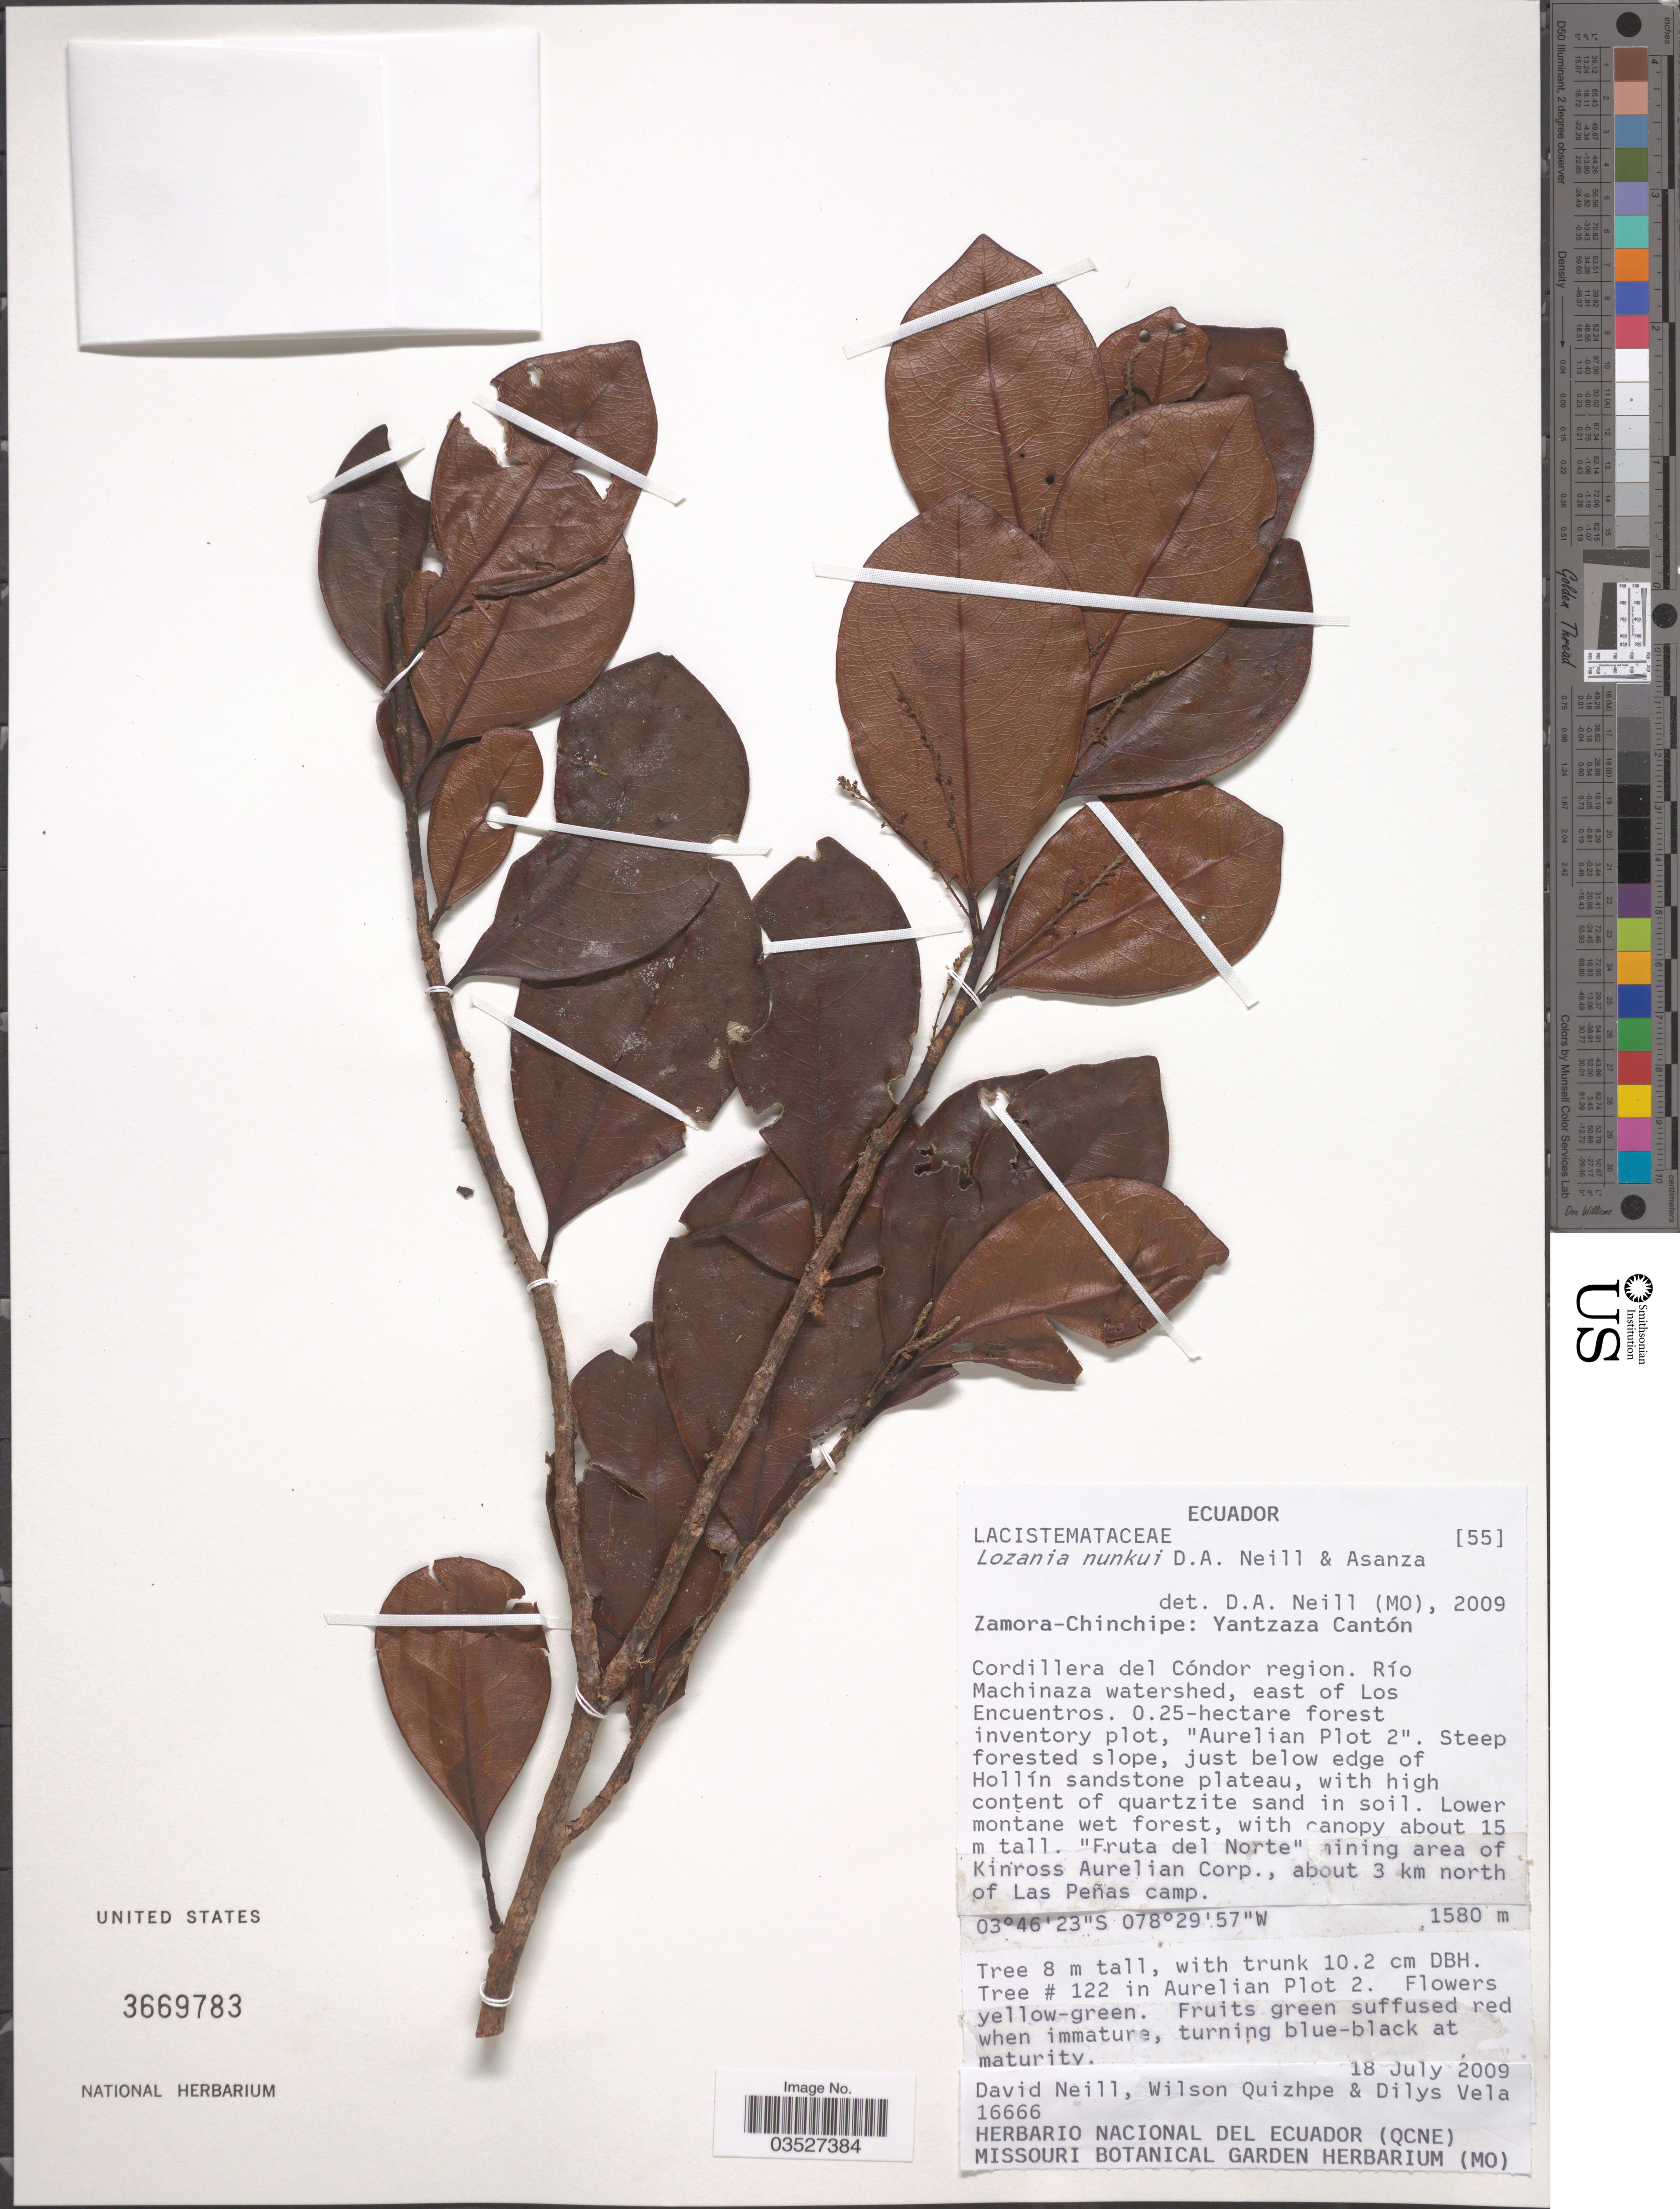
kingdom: Plantae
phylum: Tracheophyta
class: Magnoliopsida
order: Malpighiales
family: Lacistemataceae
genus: Lozania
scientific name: Lozania nunkui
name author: D.A. Neill & Asanza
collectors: D. Neill, W. Quizhpe & D. Vela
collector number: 16666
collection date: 2009-07-18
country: Ecuador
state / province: Zamora-Chinchipe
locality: Yantzaza Cantón. Cordillera del Cóndor region. Río Machinaza watershed, east of Los Encuentros. "Aurelian Plot 2". "Fruta del Norte" mining area of Kinross Aurelian Corp., about 3 km north of Las Peñas camp.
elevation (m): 1580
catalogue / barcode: US 3669783